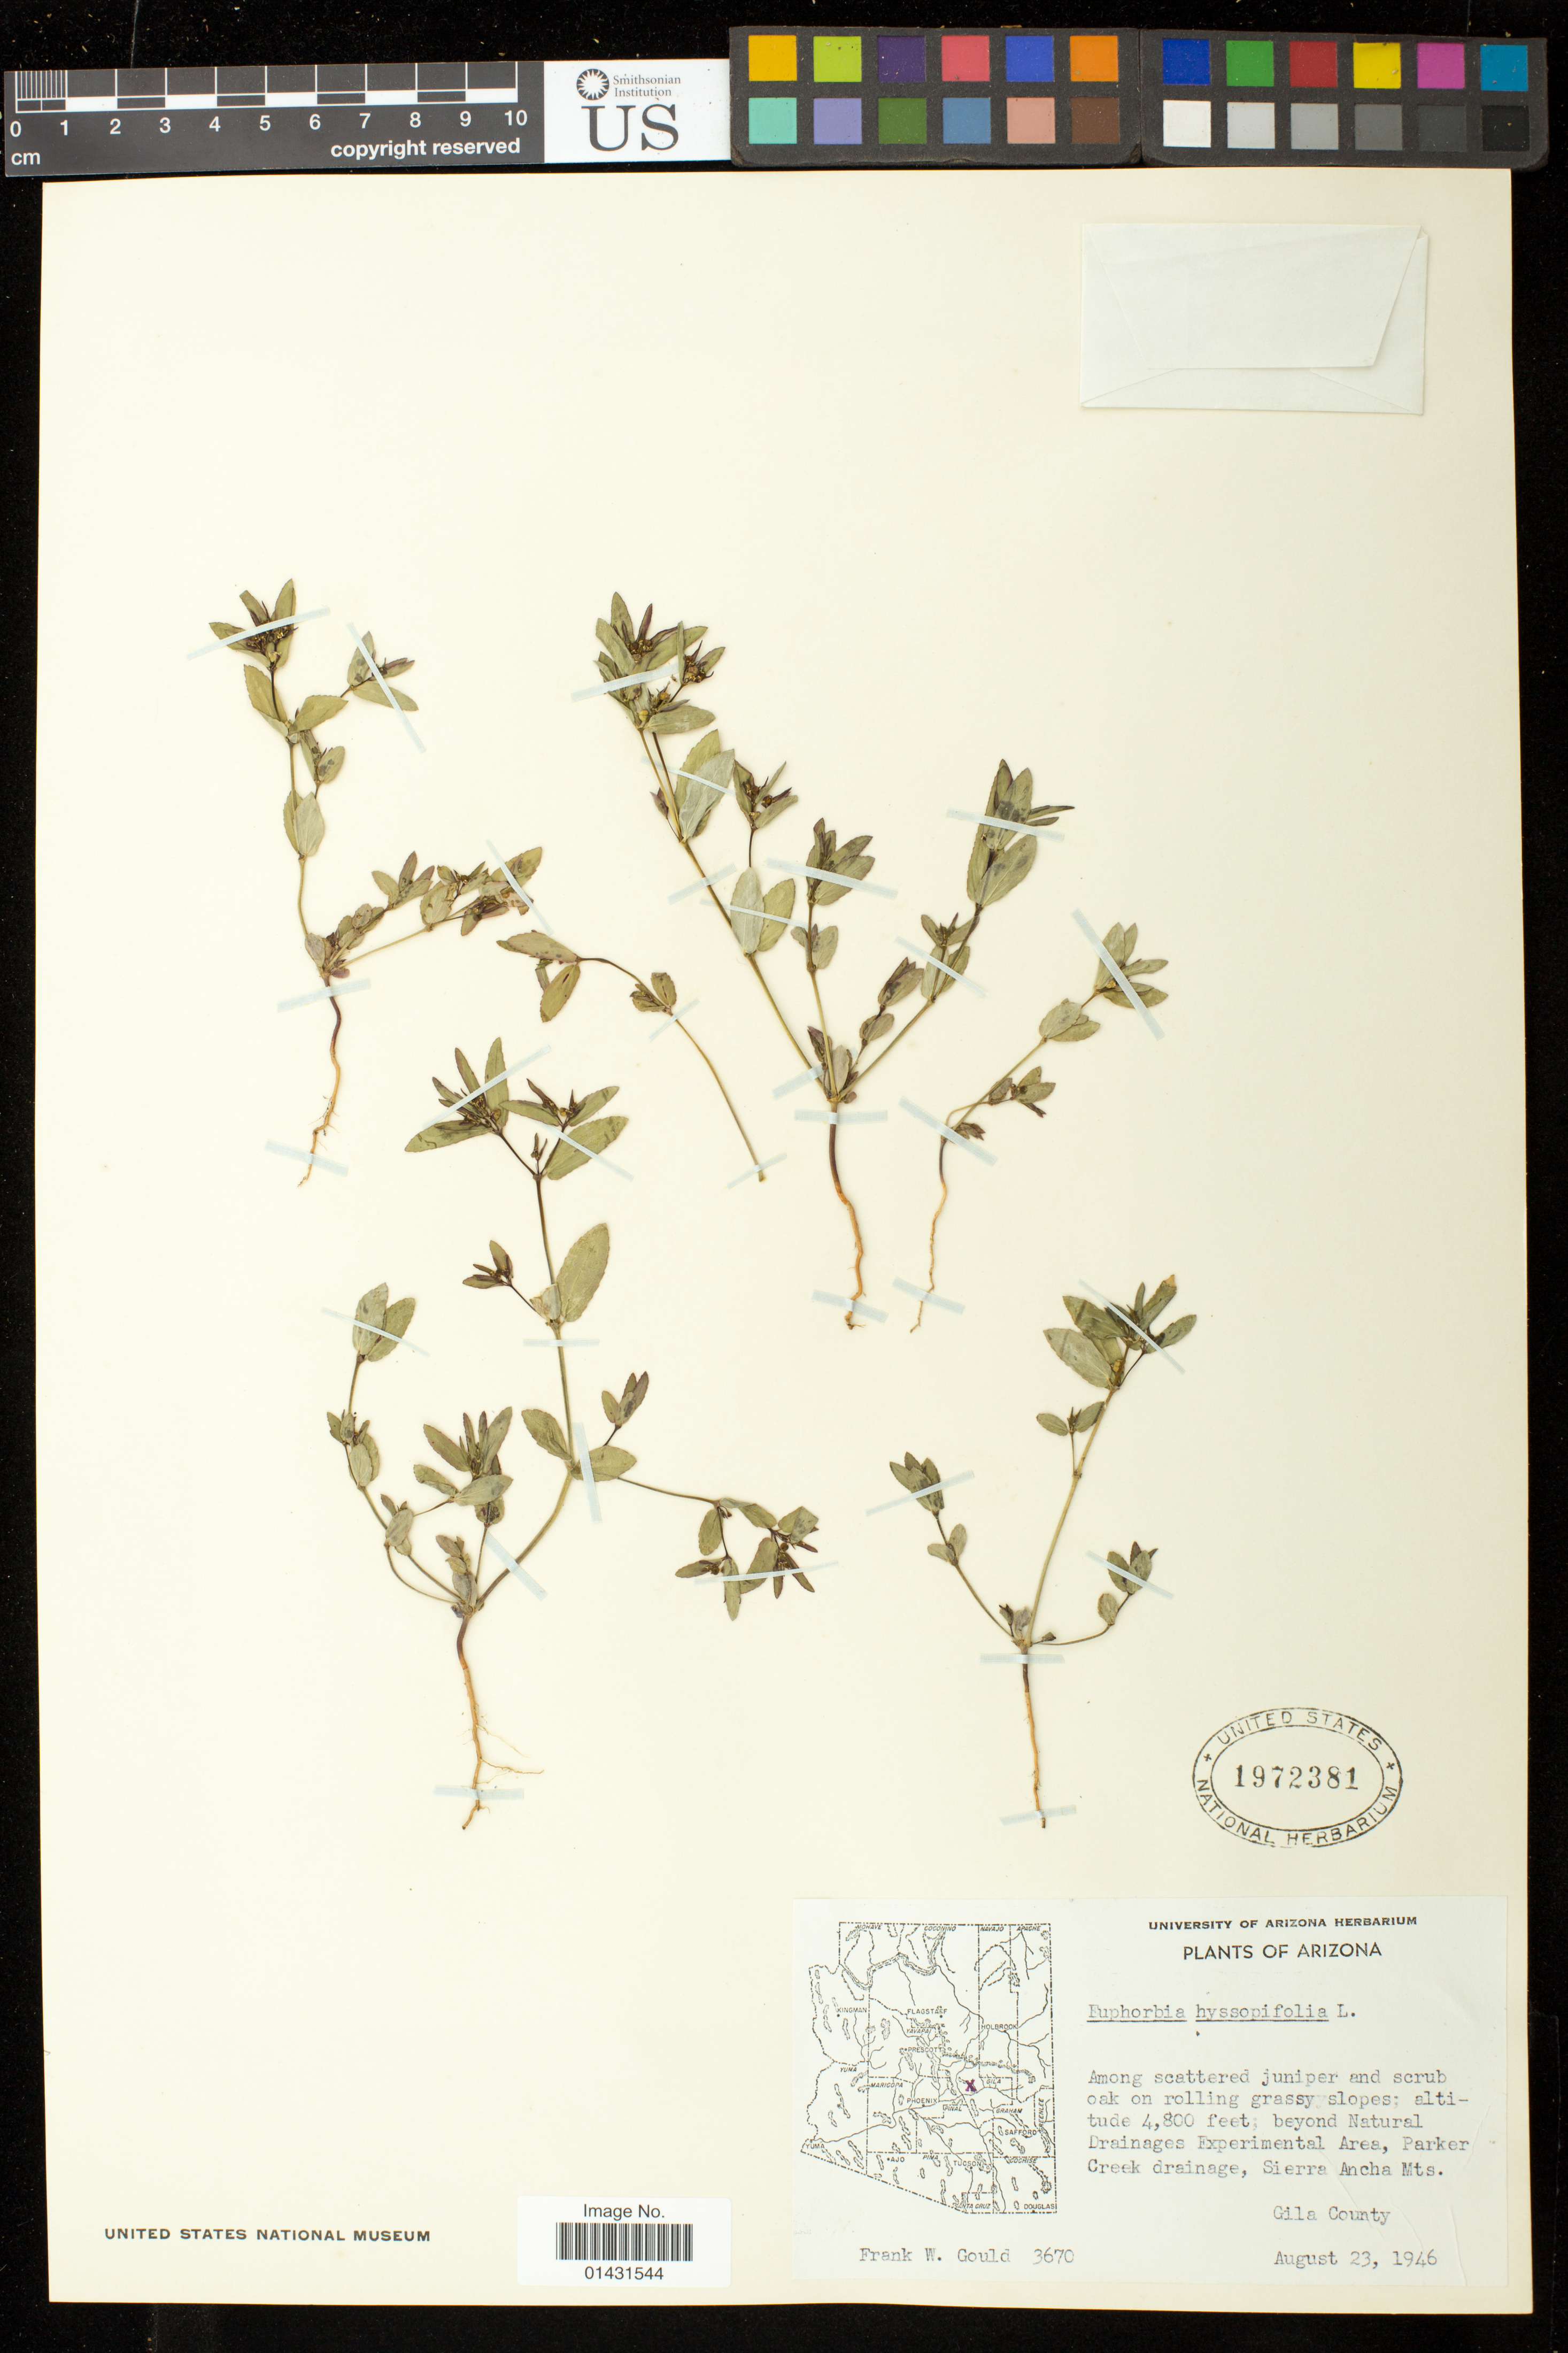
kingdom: Plantae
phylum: Tracheophyta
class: Magnoliopsida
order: Malpighiales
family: Euphorbiaceae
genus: Euphorbia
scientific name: Euphorbia hyssopifolia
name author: L.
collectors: F. W. Gould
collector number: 3670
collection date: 1946-08-23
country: United States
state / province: Arizona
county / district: Gila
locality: Beyond Natural Drainages Experimental Area, Parker Creek drainage, Sierra Ancha Mts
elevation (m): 1463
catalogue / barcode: US 1972381